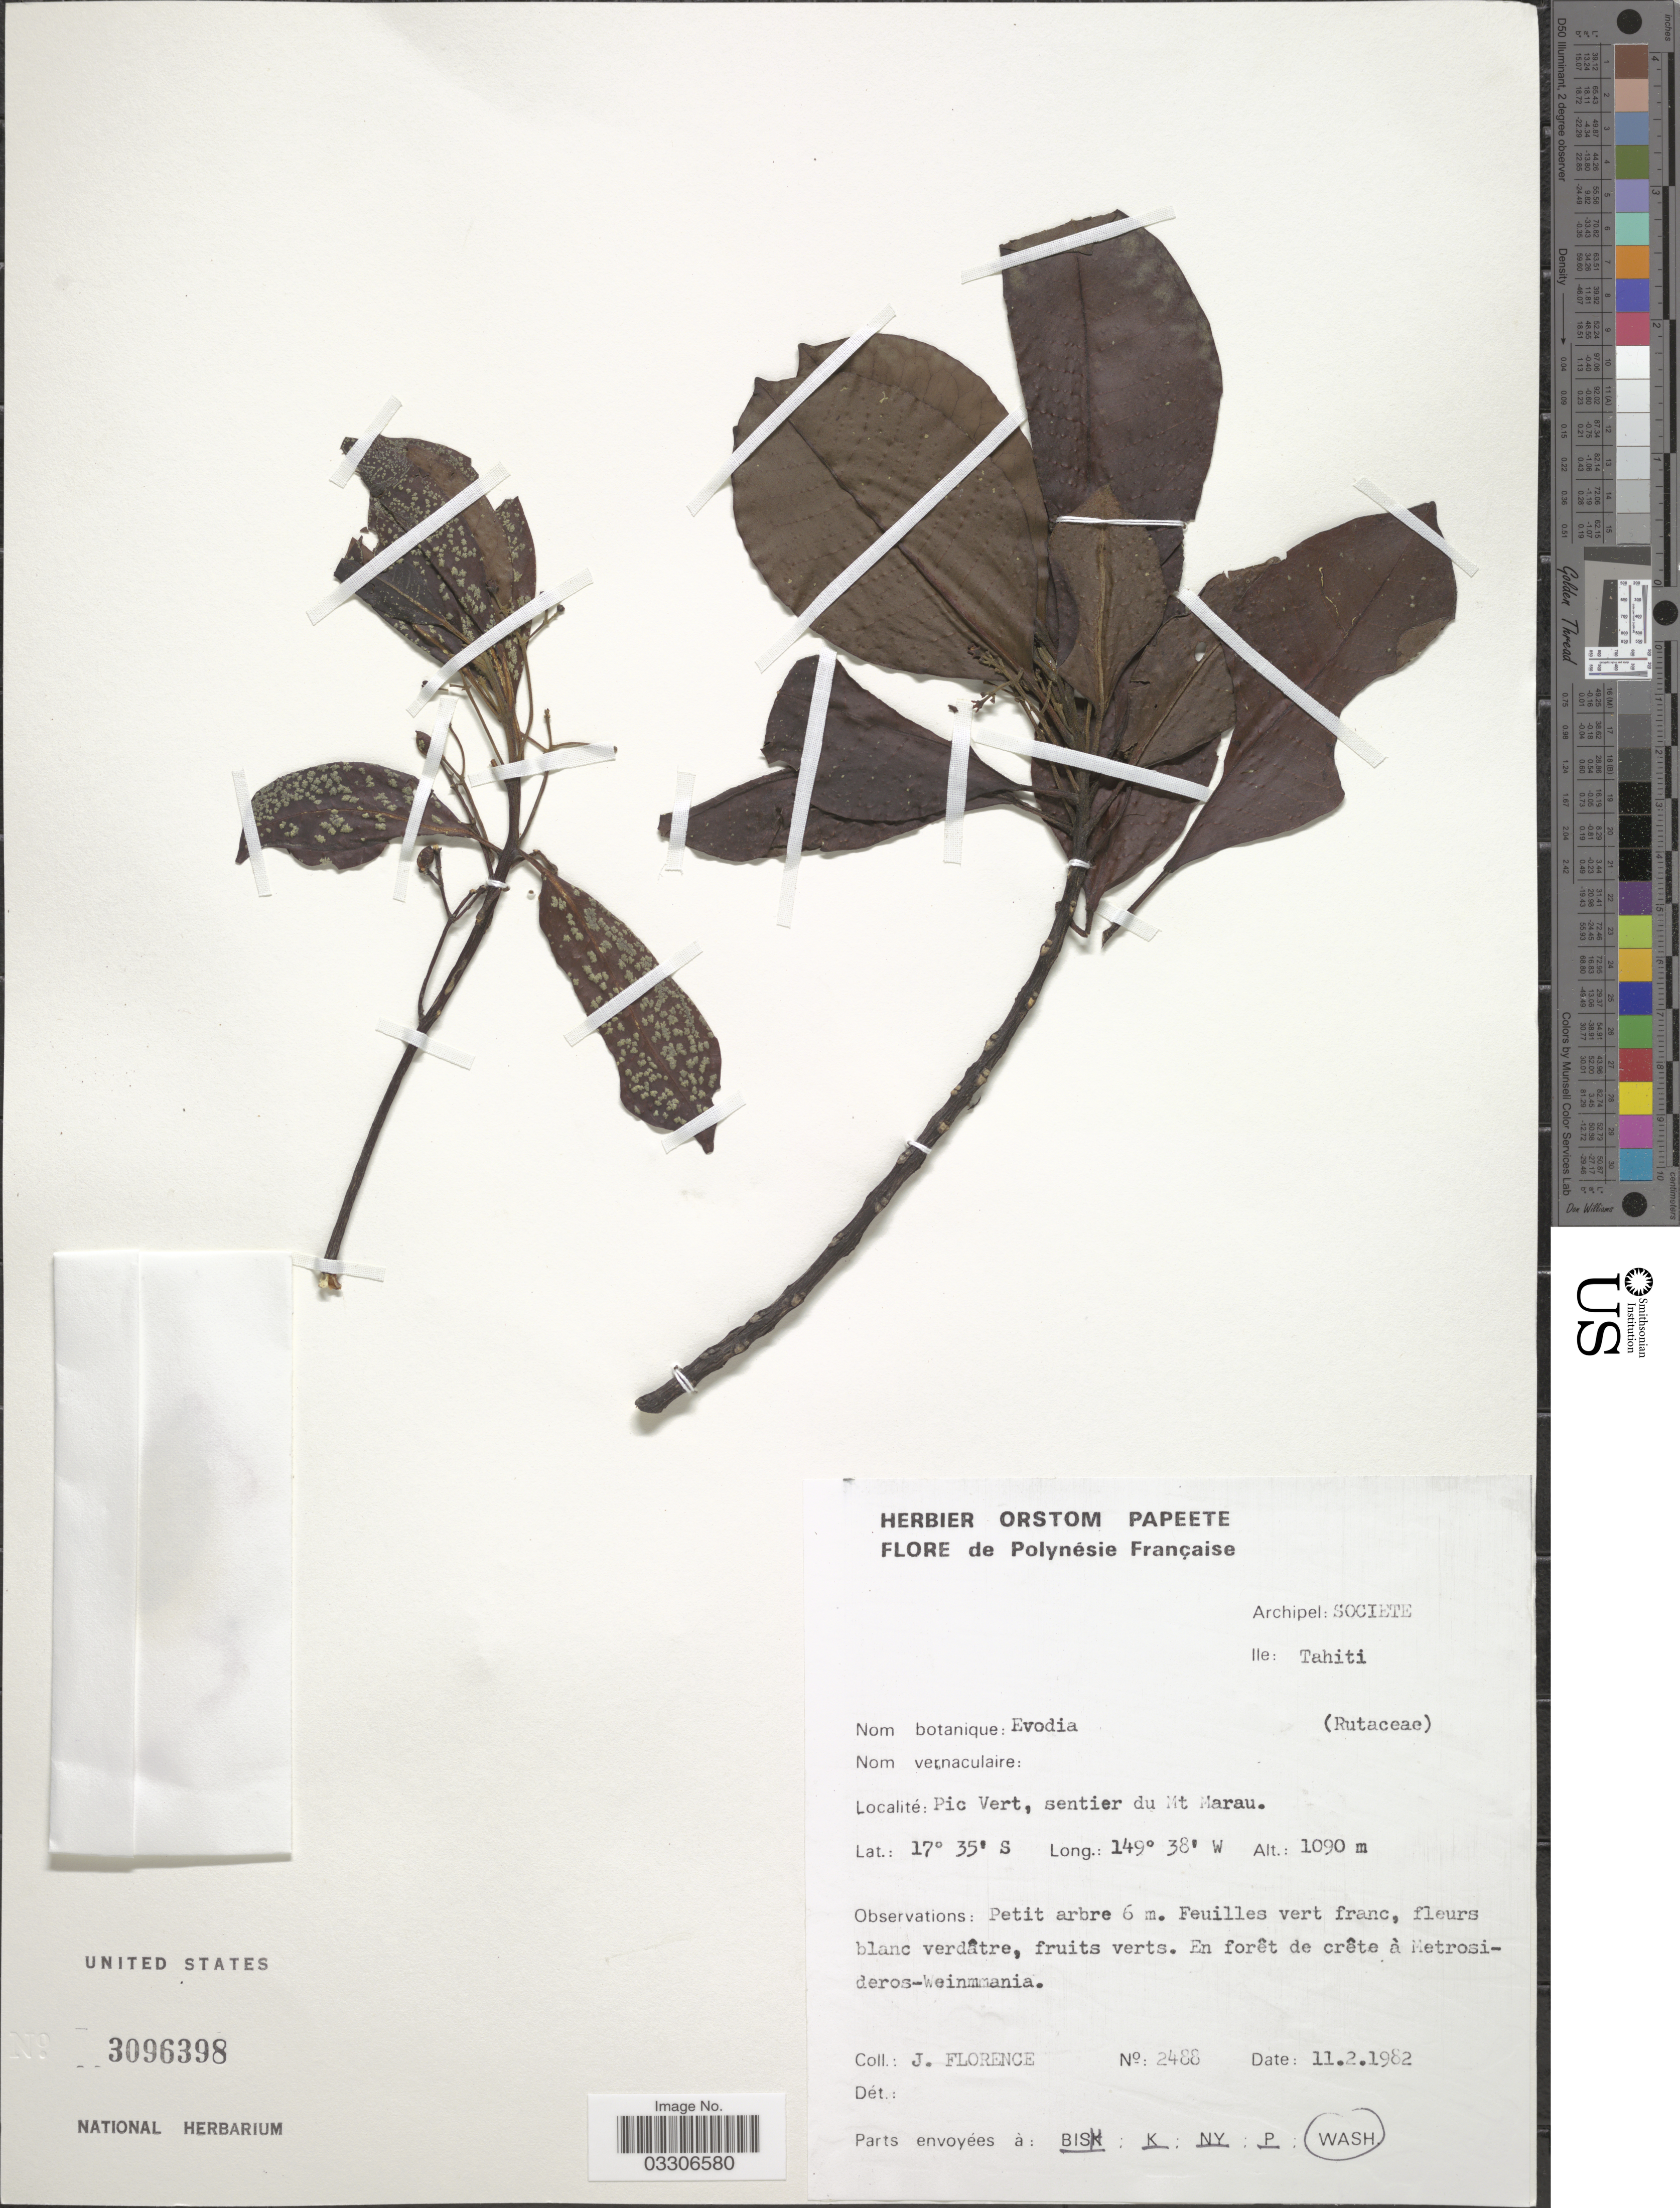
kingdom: Plantae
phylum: Tracheophyta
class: Magnoliopsida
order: Sapindales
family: Rutaceae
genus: Melicope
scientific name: Melicope sp.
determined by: Strong, Mark T., (BOT), Smithsonian Institution - National Museum of Natural History (UNITED STATES)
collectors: J. Florence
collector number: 2488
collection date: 1982-02-11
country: French Polynesia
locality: Archipel: Societe. Ille: Tahiti. Pic Vert, sentier du Mt Marau.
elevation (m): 1090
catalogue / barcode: US 3096398